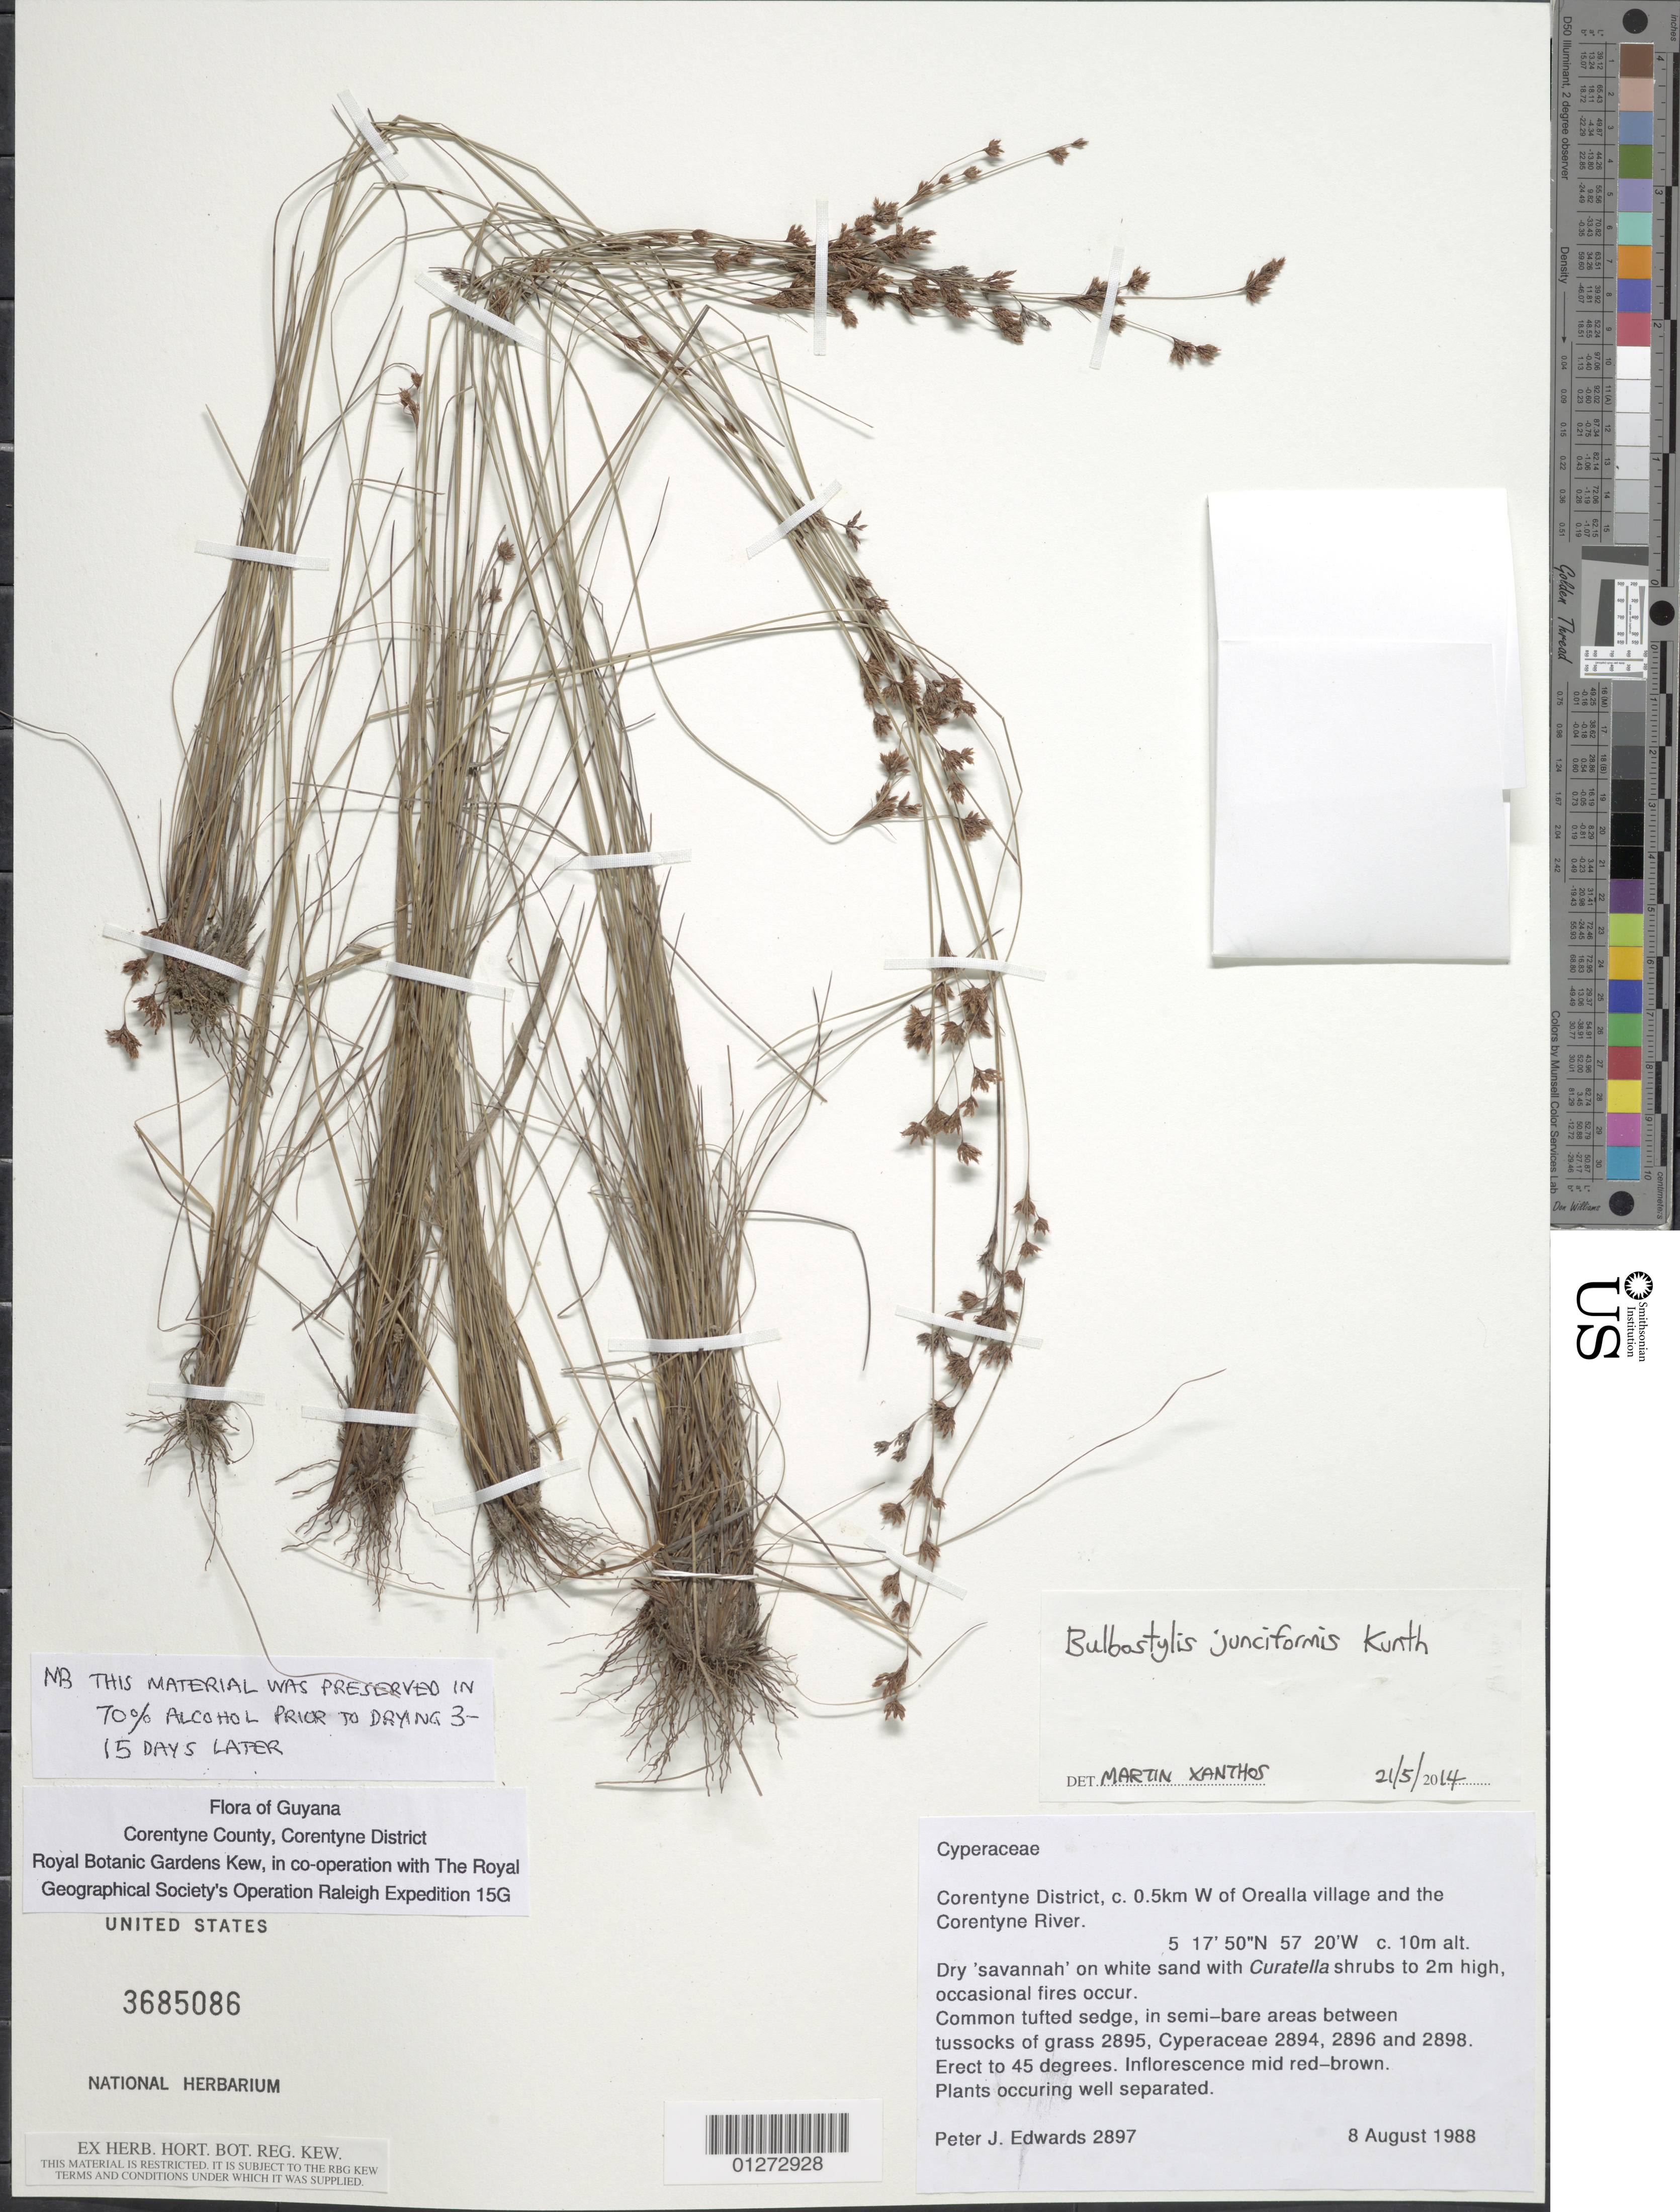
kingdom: Plantae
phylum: Tracheophyta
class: Liliopsida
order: Poales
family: Cyperaceae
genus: Bulbostylis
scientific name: Bulbostylis junciformis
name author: (Kunth) C.B. Clarke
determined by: Xanthos, M. D.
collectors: P. Edwards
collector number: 2897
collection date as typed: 8 August 1988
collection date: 1988-08-08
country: Guyana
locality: c. 0.5 km W of Orealla village and the Corentyne River.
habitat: Dry savannah on white sand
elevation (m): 10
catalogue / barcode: US 3685086